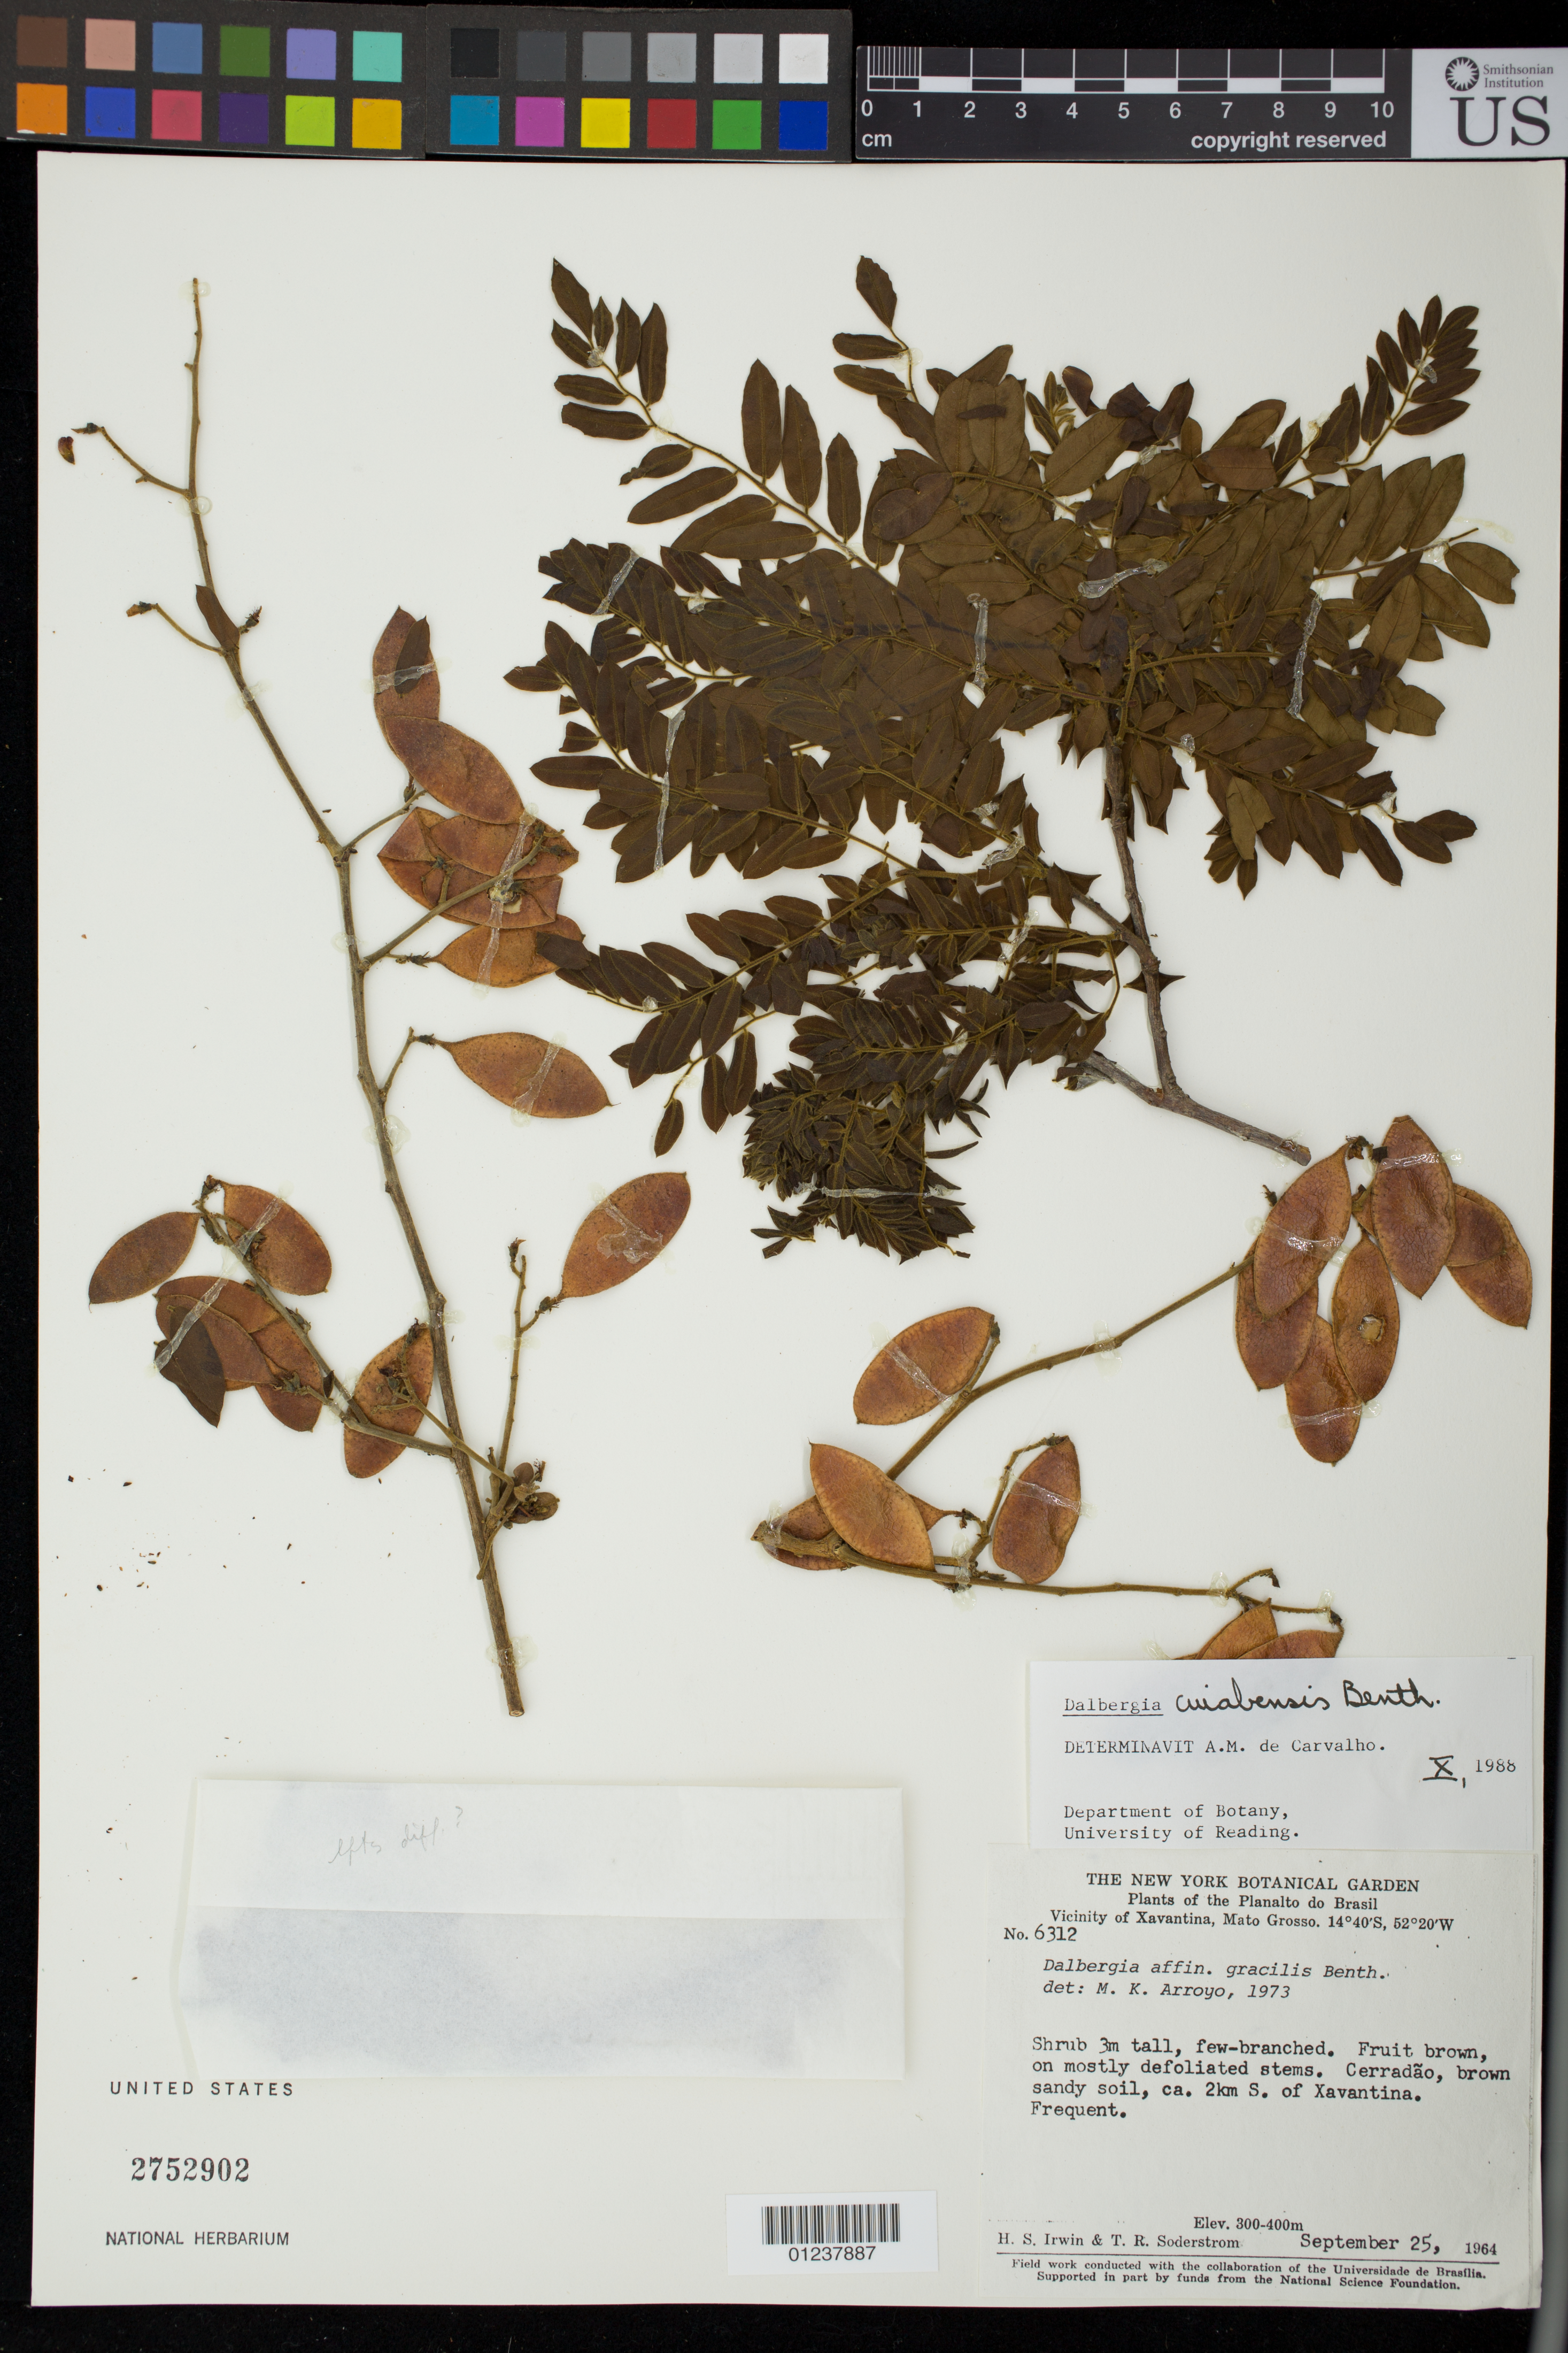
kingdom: Plantae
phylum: Tracheophyta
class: Magnoliopsida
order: Fabales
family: Fabaceae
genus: Dalbergia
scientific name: Dalbergia cuiabensis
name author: Benth.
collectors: H. Irwin & T. R. Soderstrom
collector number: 6312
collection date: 1964-09-25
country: Brazil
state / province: Mato Grosso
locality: Vicinity of Xavantina. Cerradao, brown sandy soil, ca. 2 km. S. of Xavantina.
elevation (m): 300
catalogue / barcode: US 2752902